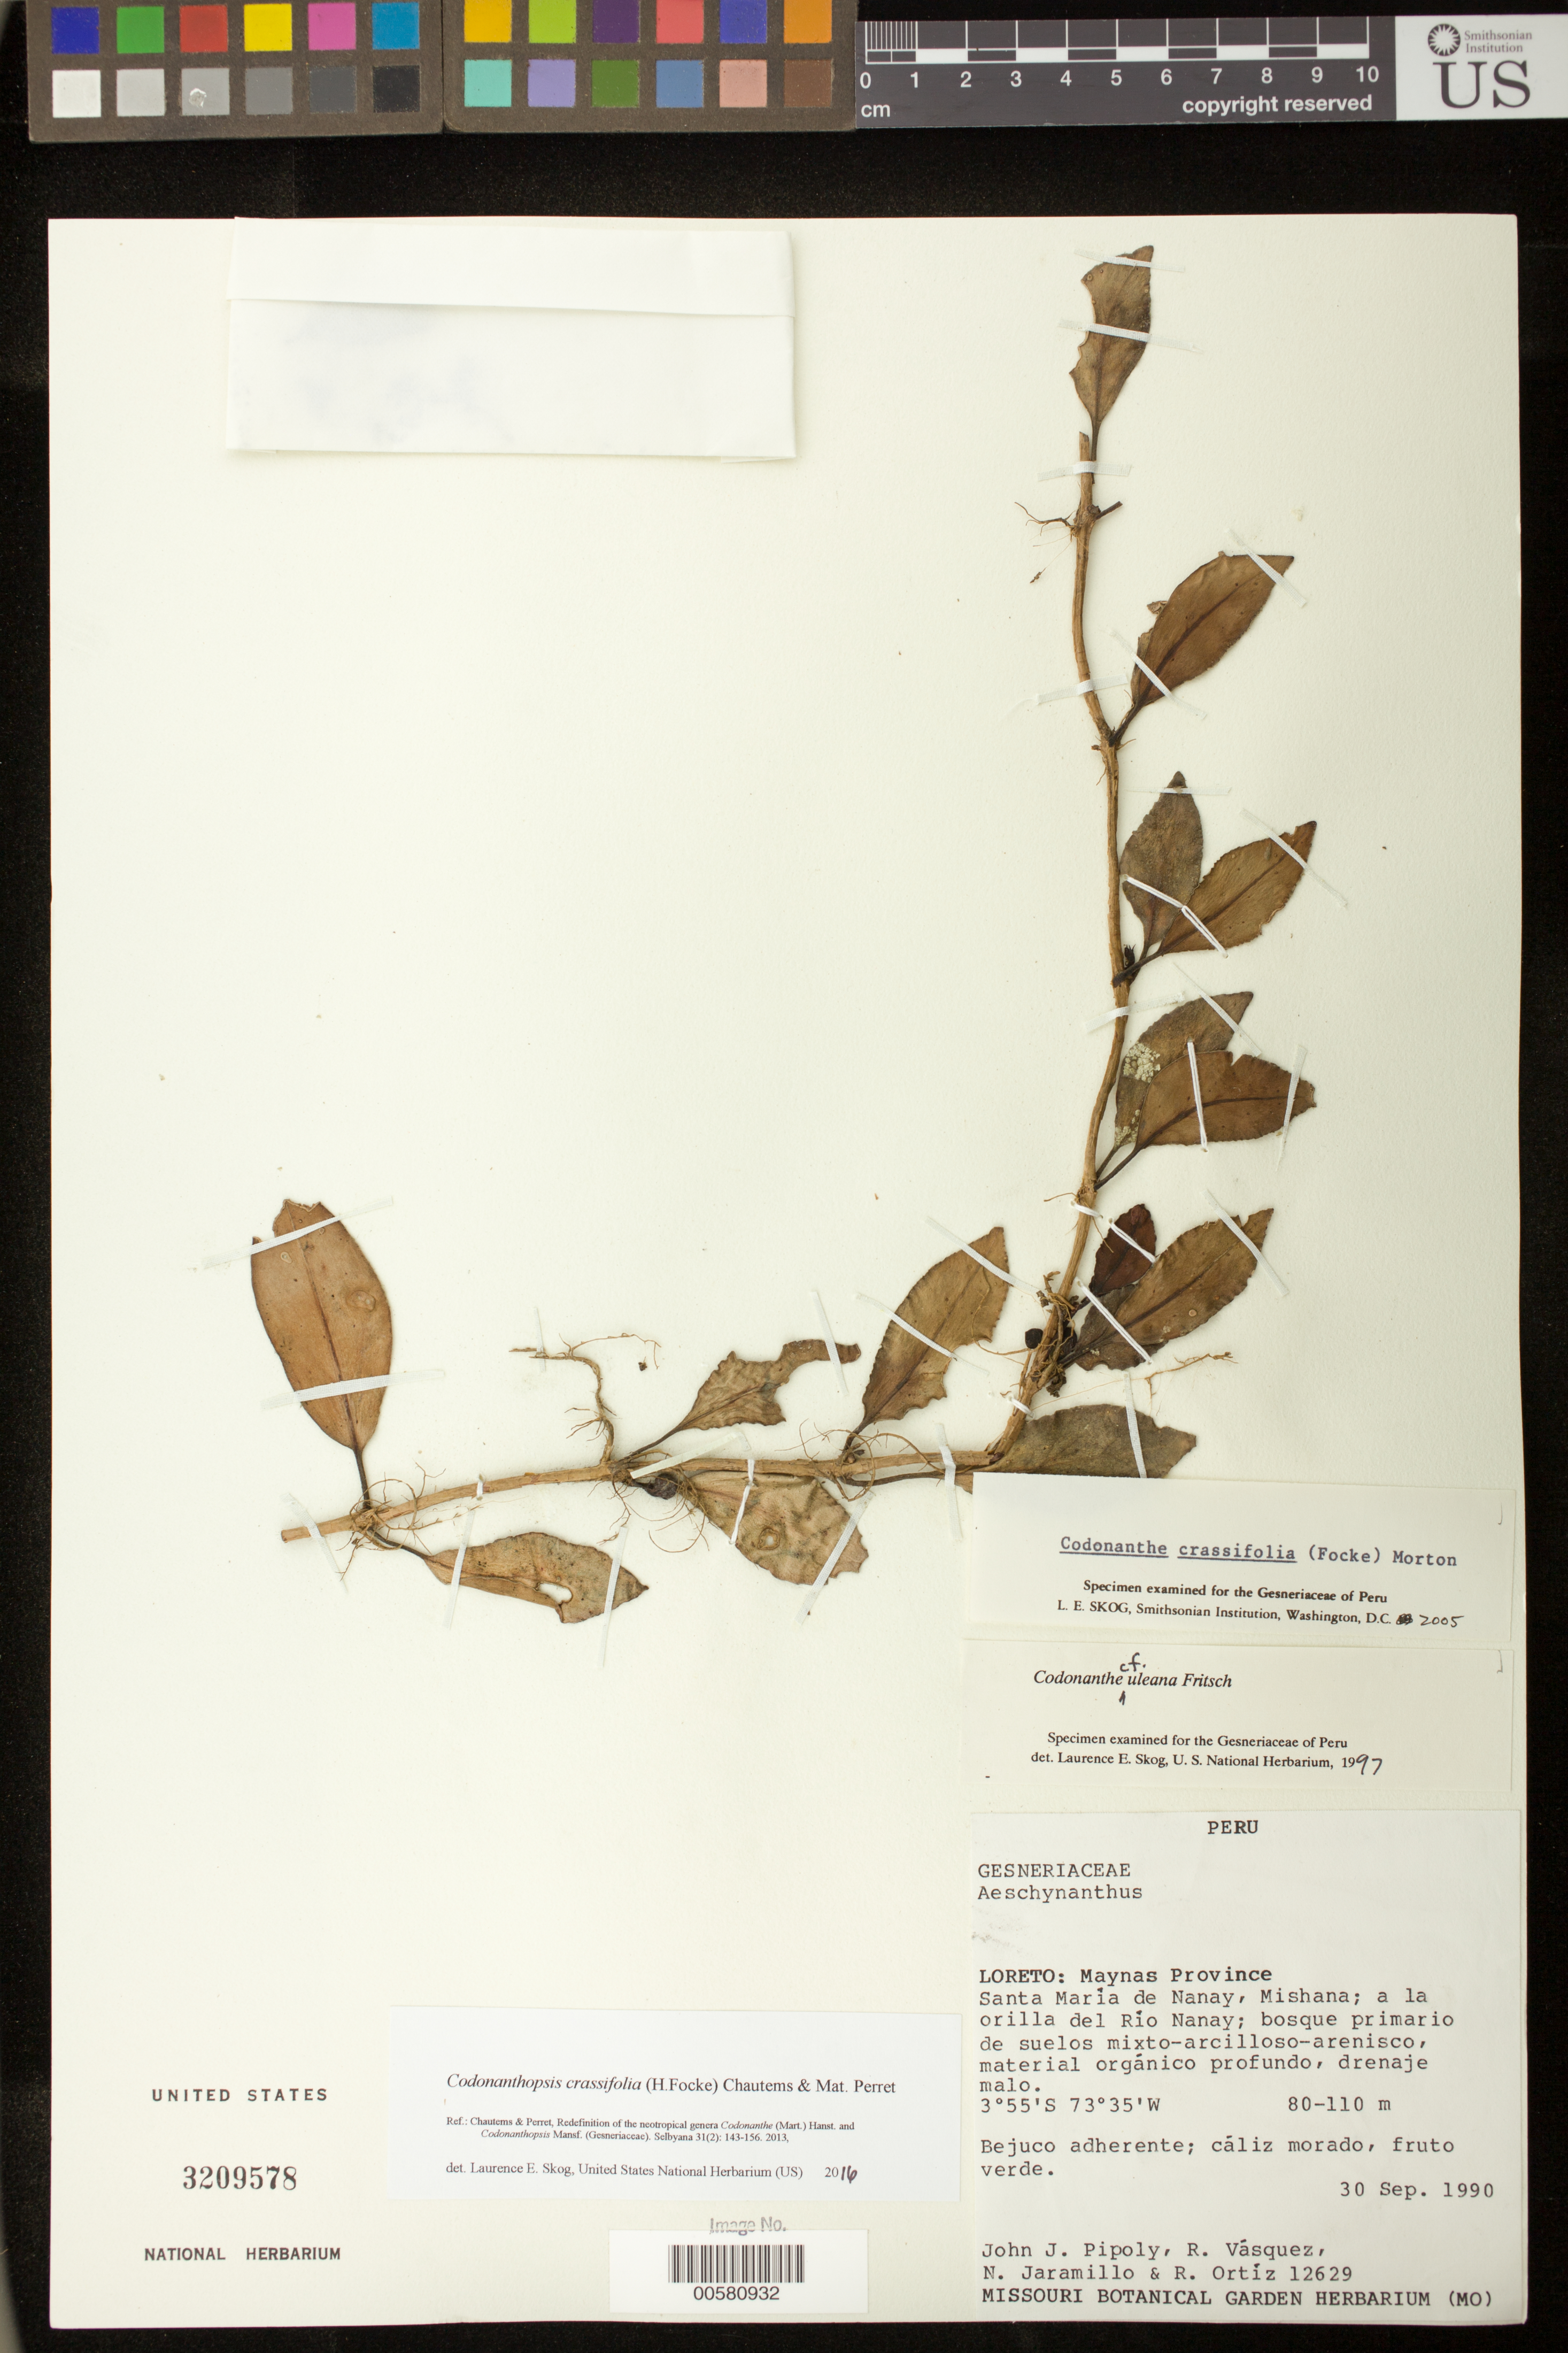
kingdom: Plantae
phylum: Tracheophyta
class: Magnoliopsida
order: Lamiales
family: Gesneriaceae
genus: Codonanthopsis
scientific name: Codonanthopsis crassifolia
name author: (H. Focke) Chautems & Mat.Perret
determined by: Skog, Laurence E.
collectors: J. J. Pipoly, R. Vásquez, N. Jaramillo & R. del C. Ortiz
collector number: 12629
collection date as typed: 30 Sep 1990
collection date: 1990-09-30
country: Peru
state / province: Loreto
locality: Prov. Maynas; Santa María de Nanay, Mishana; a la orilla del Río Nanay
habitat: Bosque primario de suelos mixto-arcilloso-arenisco, material orgánico profundo, drenaje malo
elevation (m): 80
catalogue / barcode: US 3209578